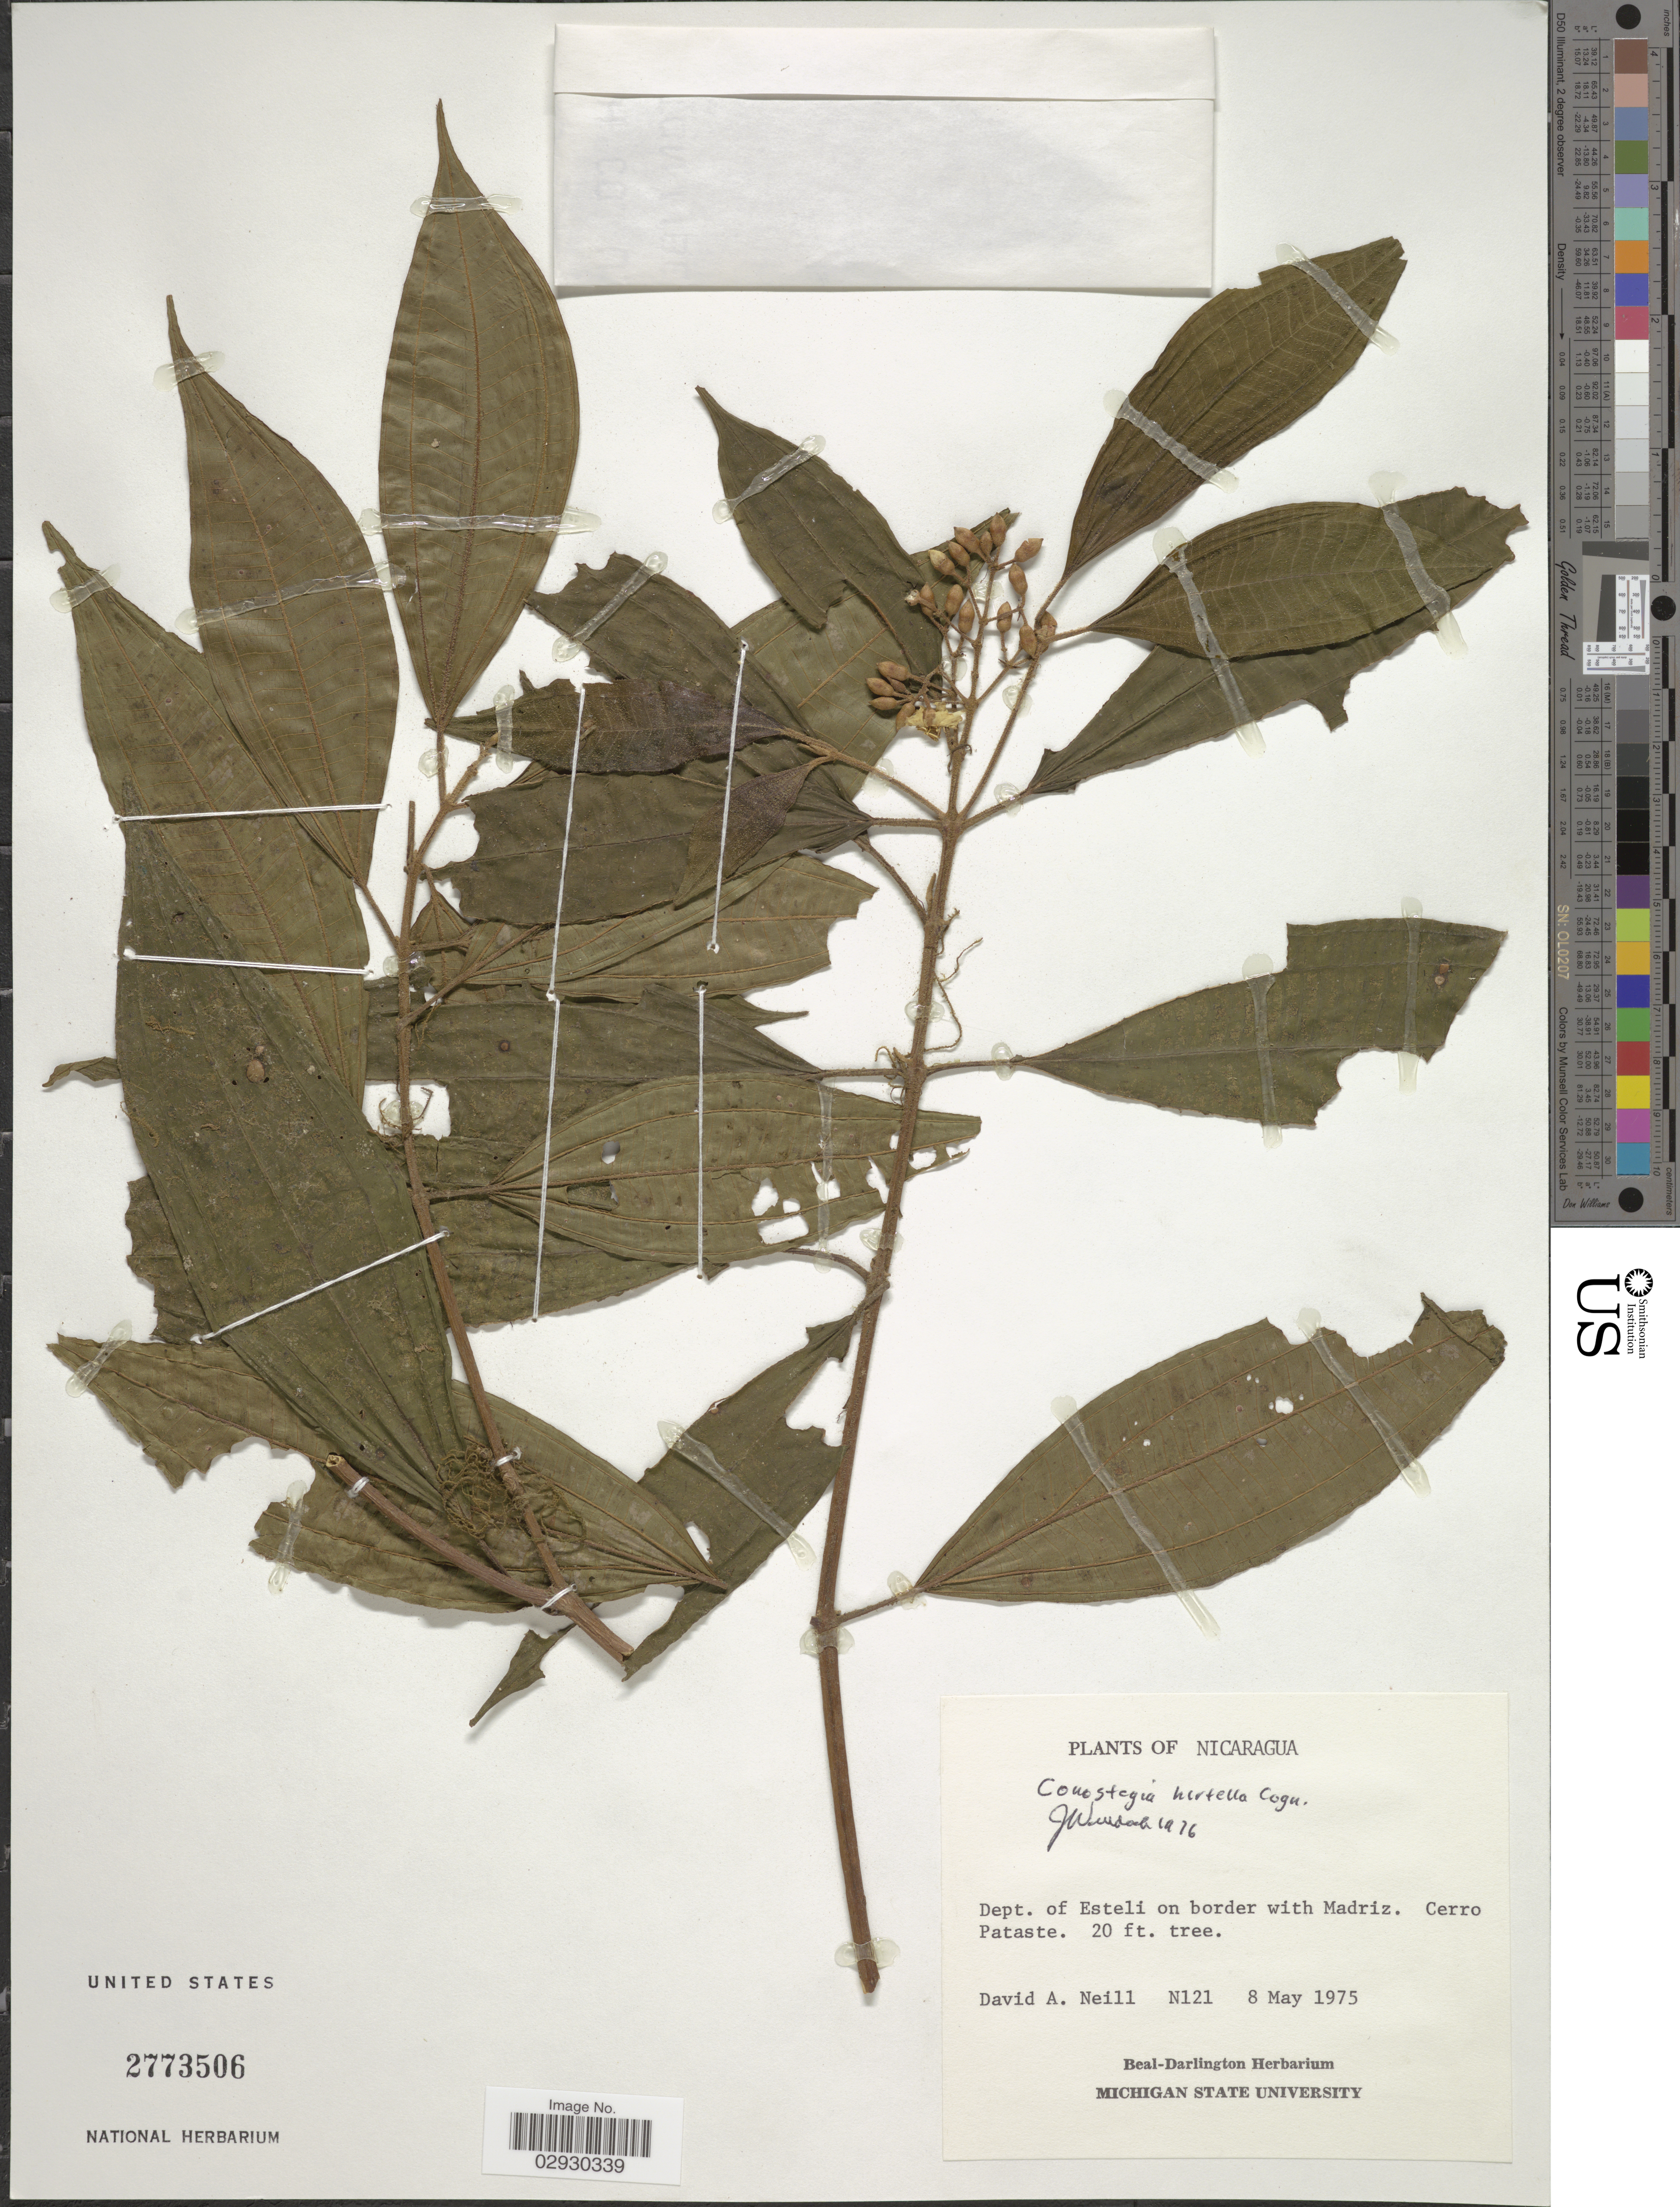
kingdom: Plantae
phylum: Tracheophyta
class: Magnoliopsida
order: Myrtales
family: Melastomataceae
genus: Conostegia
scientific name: Conostegia hirtella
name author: Cogn. in Donn. Sm.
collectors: D. A. Neill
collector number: N121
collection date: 1975-05-08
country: Nicaragua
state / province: Esteli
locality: Dept. of Esteli on border with Madriz. Cerro Pataste.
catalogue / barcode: US 2773506